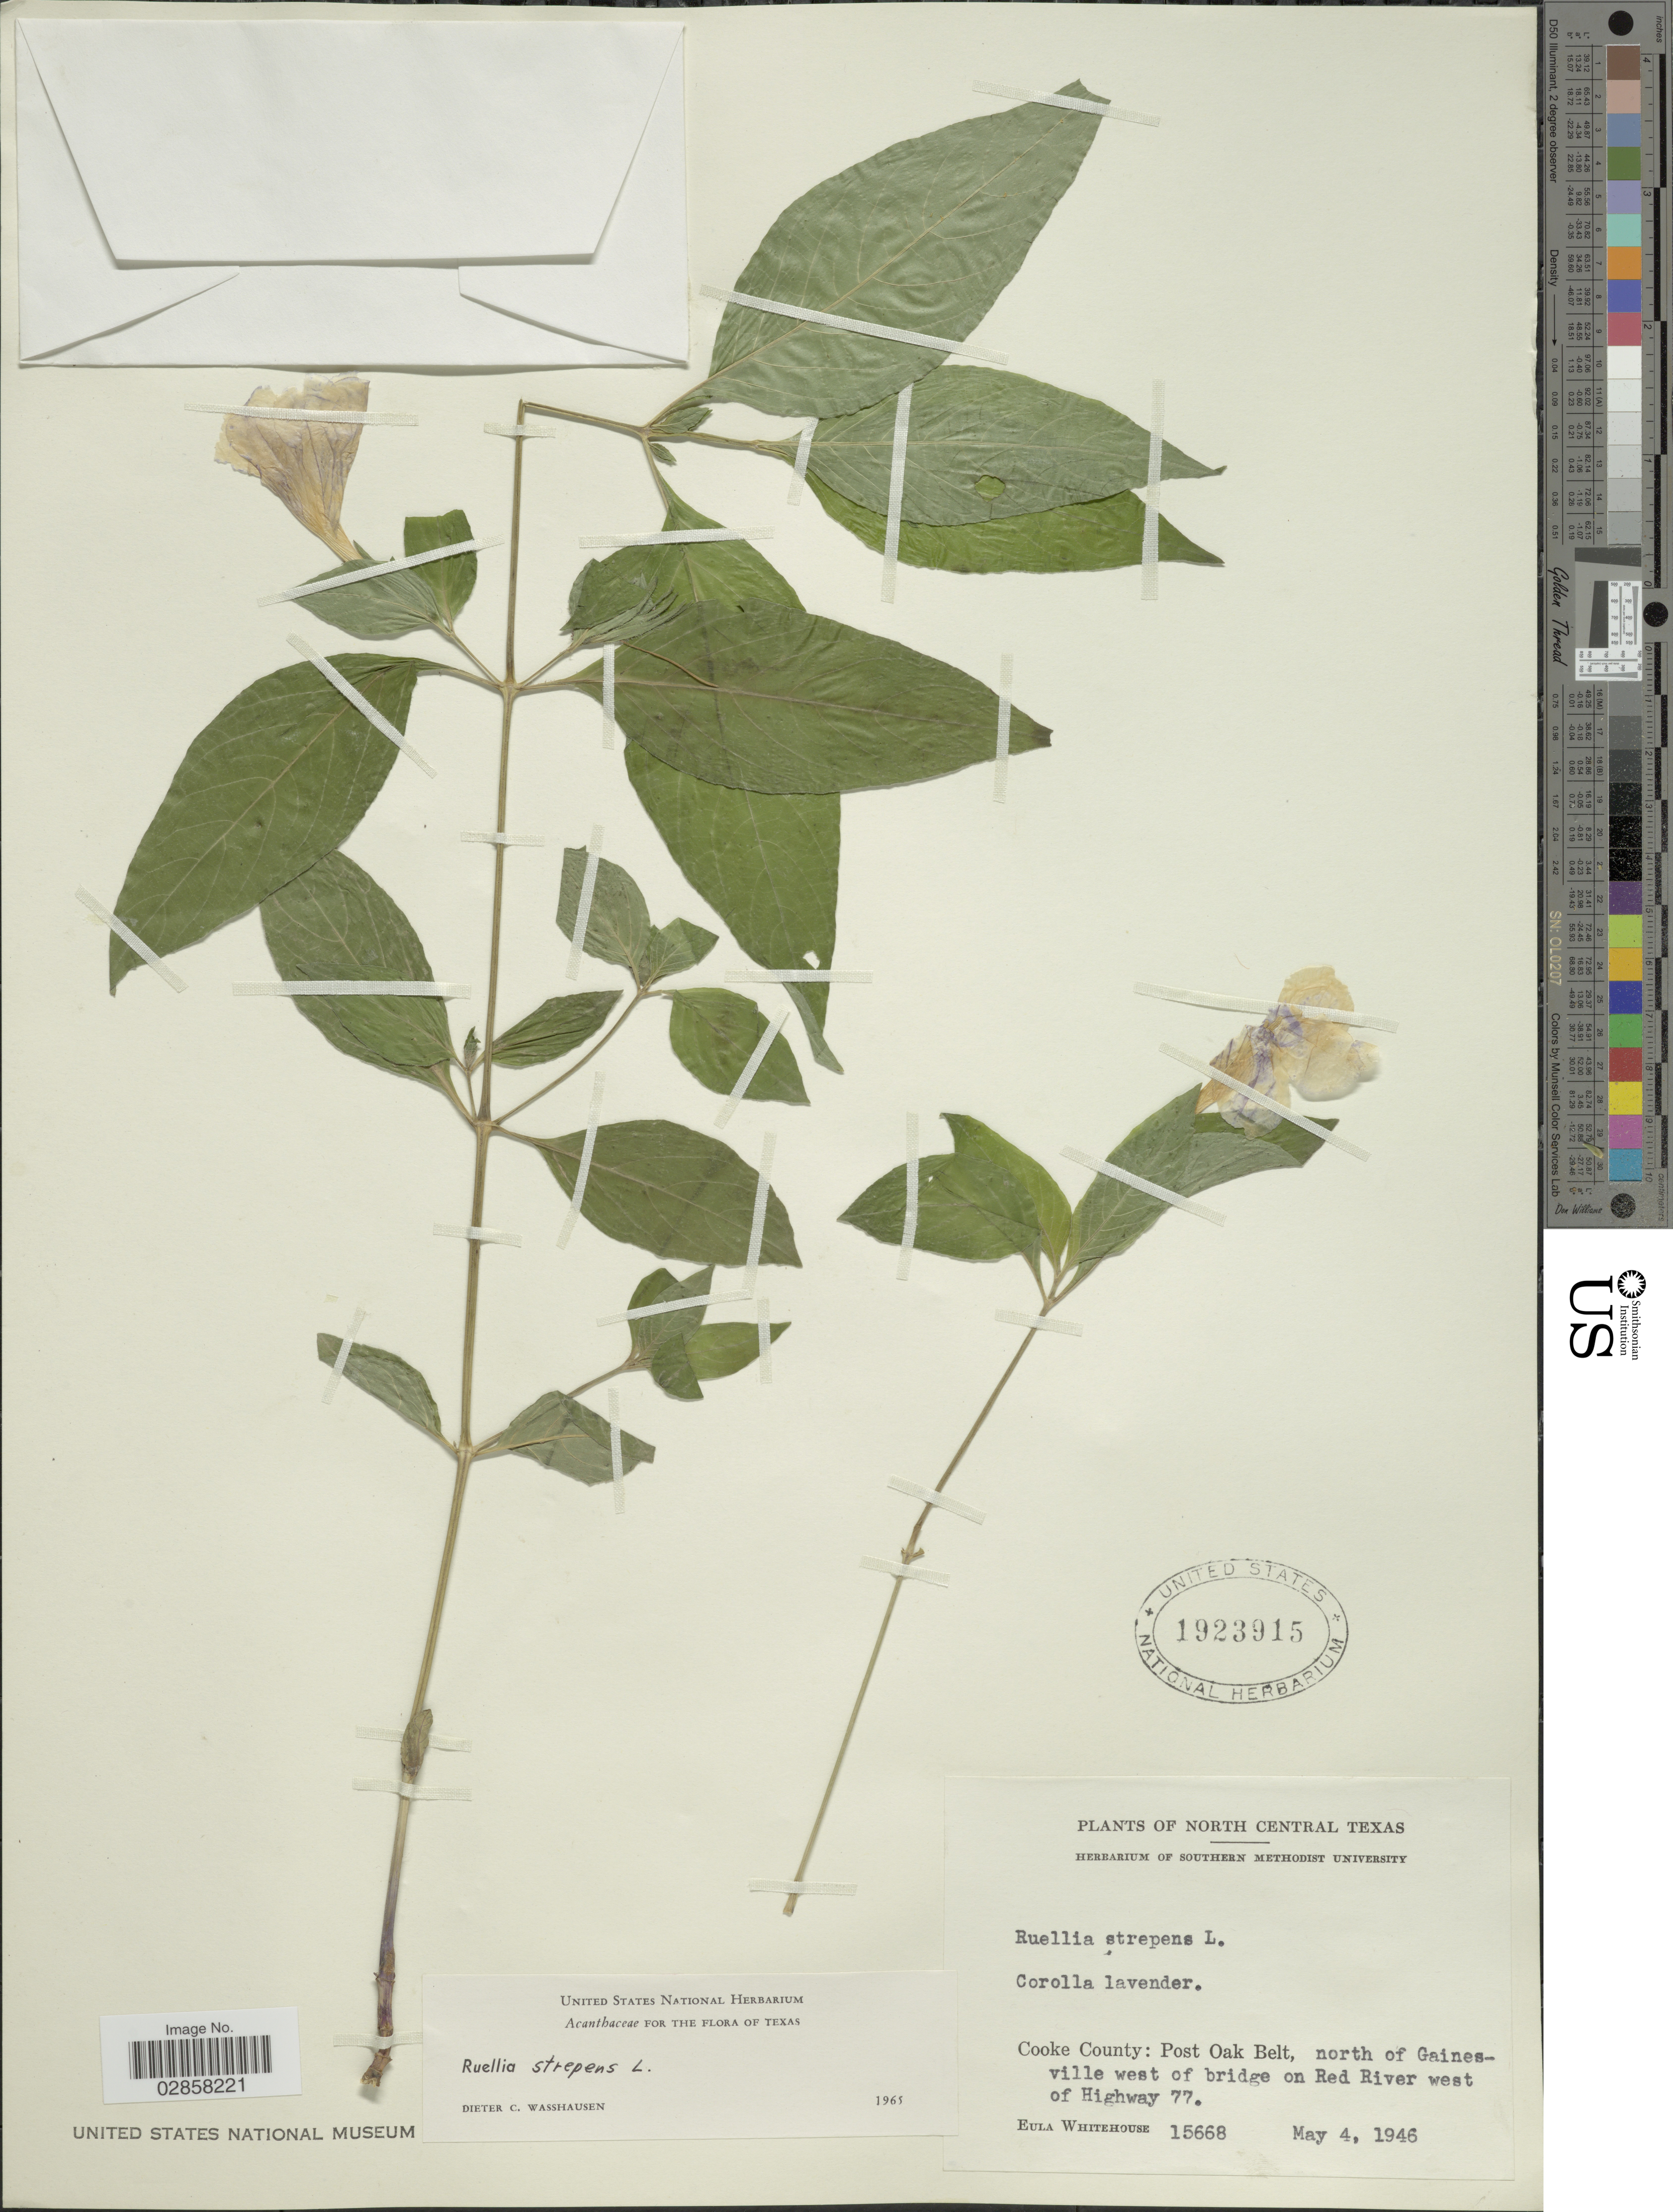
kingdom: Plantae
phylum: Tracheophyta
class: Magnoliopsida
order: Lamiales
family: Acanthaceae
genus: Ruellia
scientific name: Ruellia strepens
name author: L.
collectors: E. Whitehouse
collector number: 15668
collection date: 1946-05-04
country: United States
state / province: Texas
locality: North Central Texas. Cooke County: Post Oak Belt, north of Gainesville west of bridge on Red River west of Highway 77.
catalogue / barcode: US 1923915